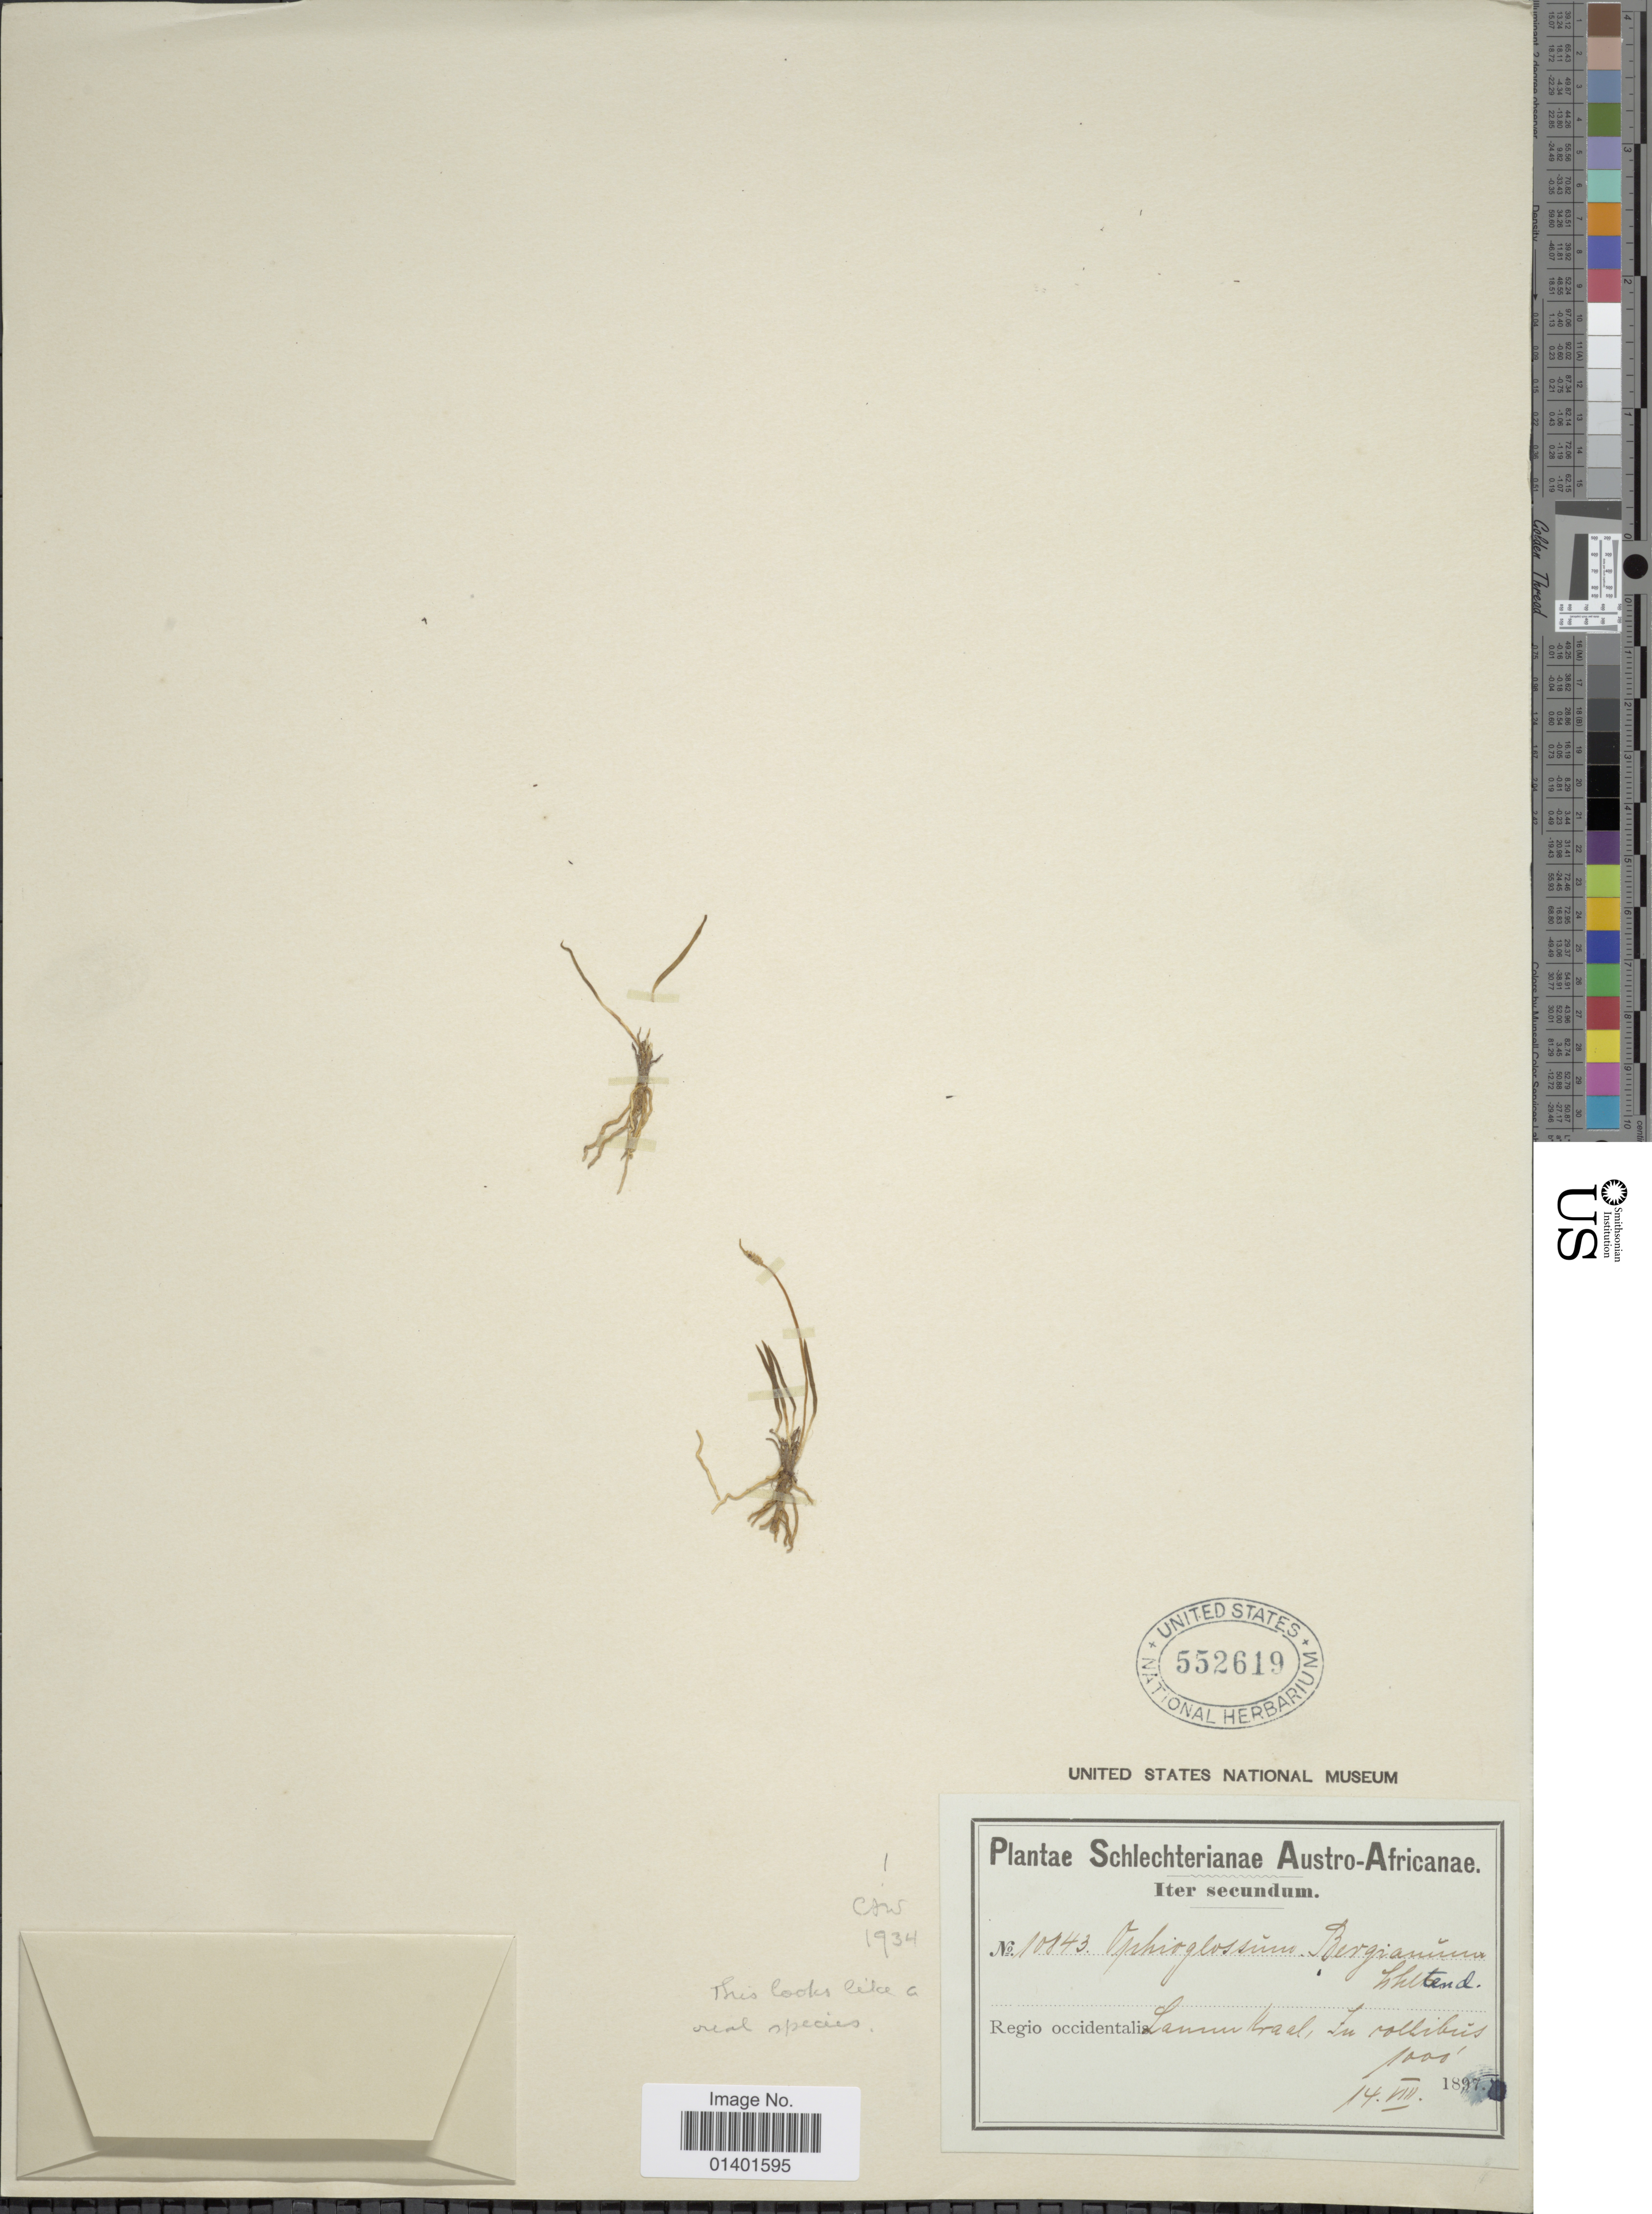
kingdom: Plantae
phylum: Tracheophyta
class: Polypodiopsida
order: Ophioglossales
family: Ophioglossaceae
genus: Ophioglossum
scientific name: Ophioglossum bergianum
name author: Schltdl.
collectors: Schlechter, --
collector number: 10843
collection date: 1897-08-14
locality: Regio occidentalis Lammubach, in collibus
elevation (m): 305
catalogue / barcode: US 552619